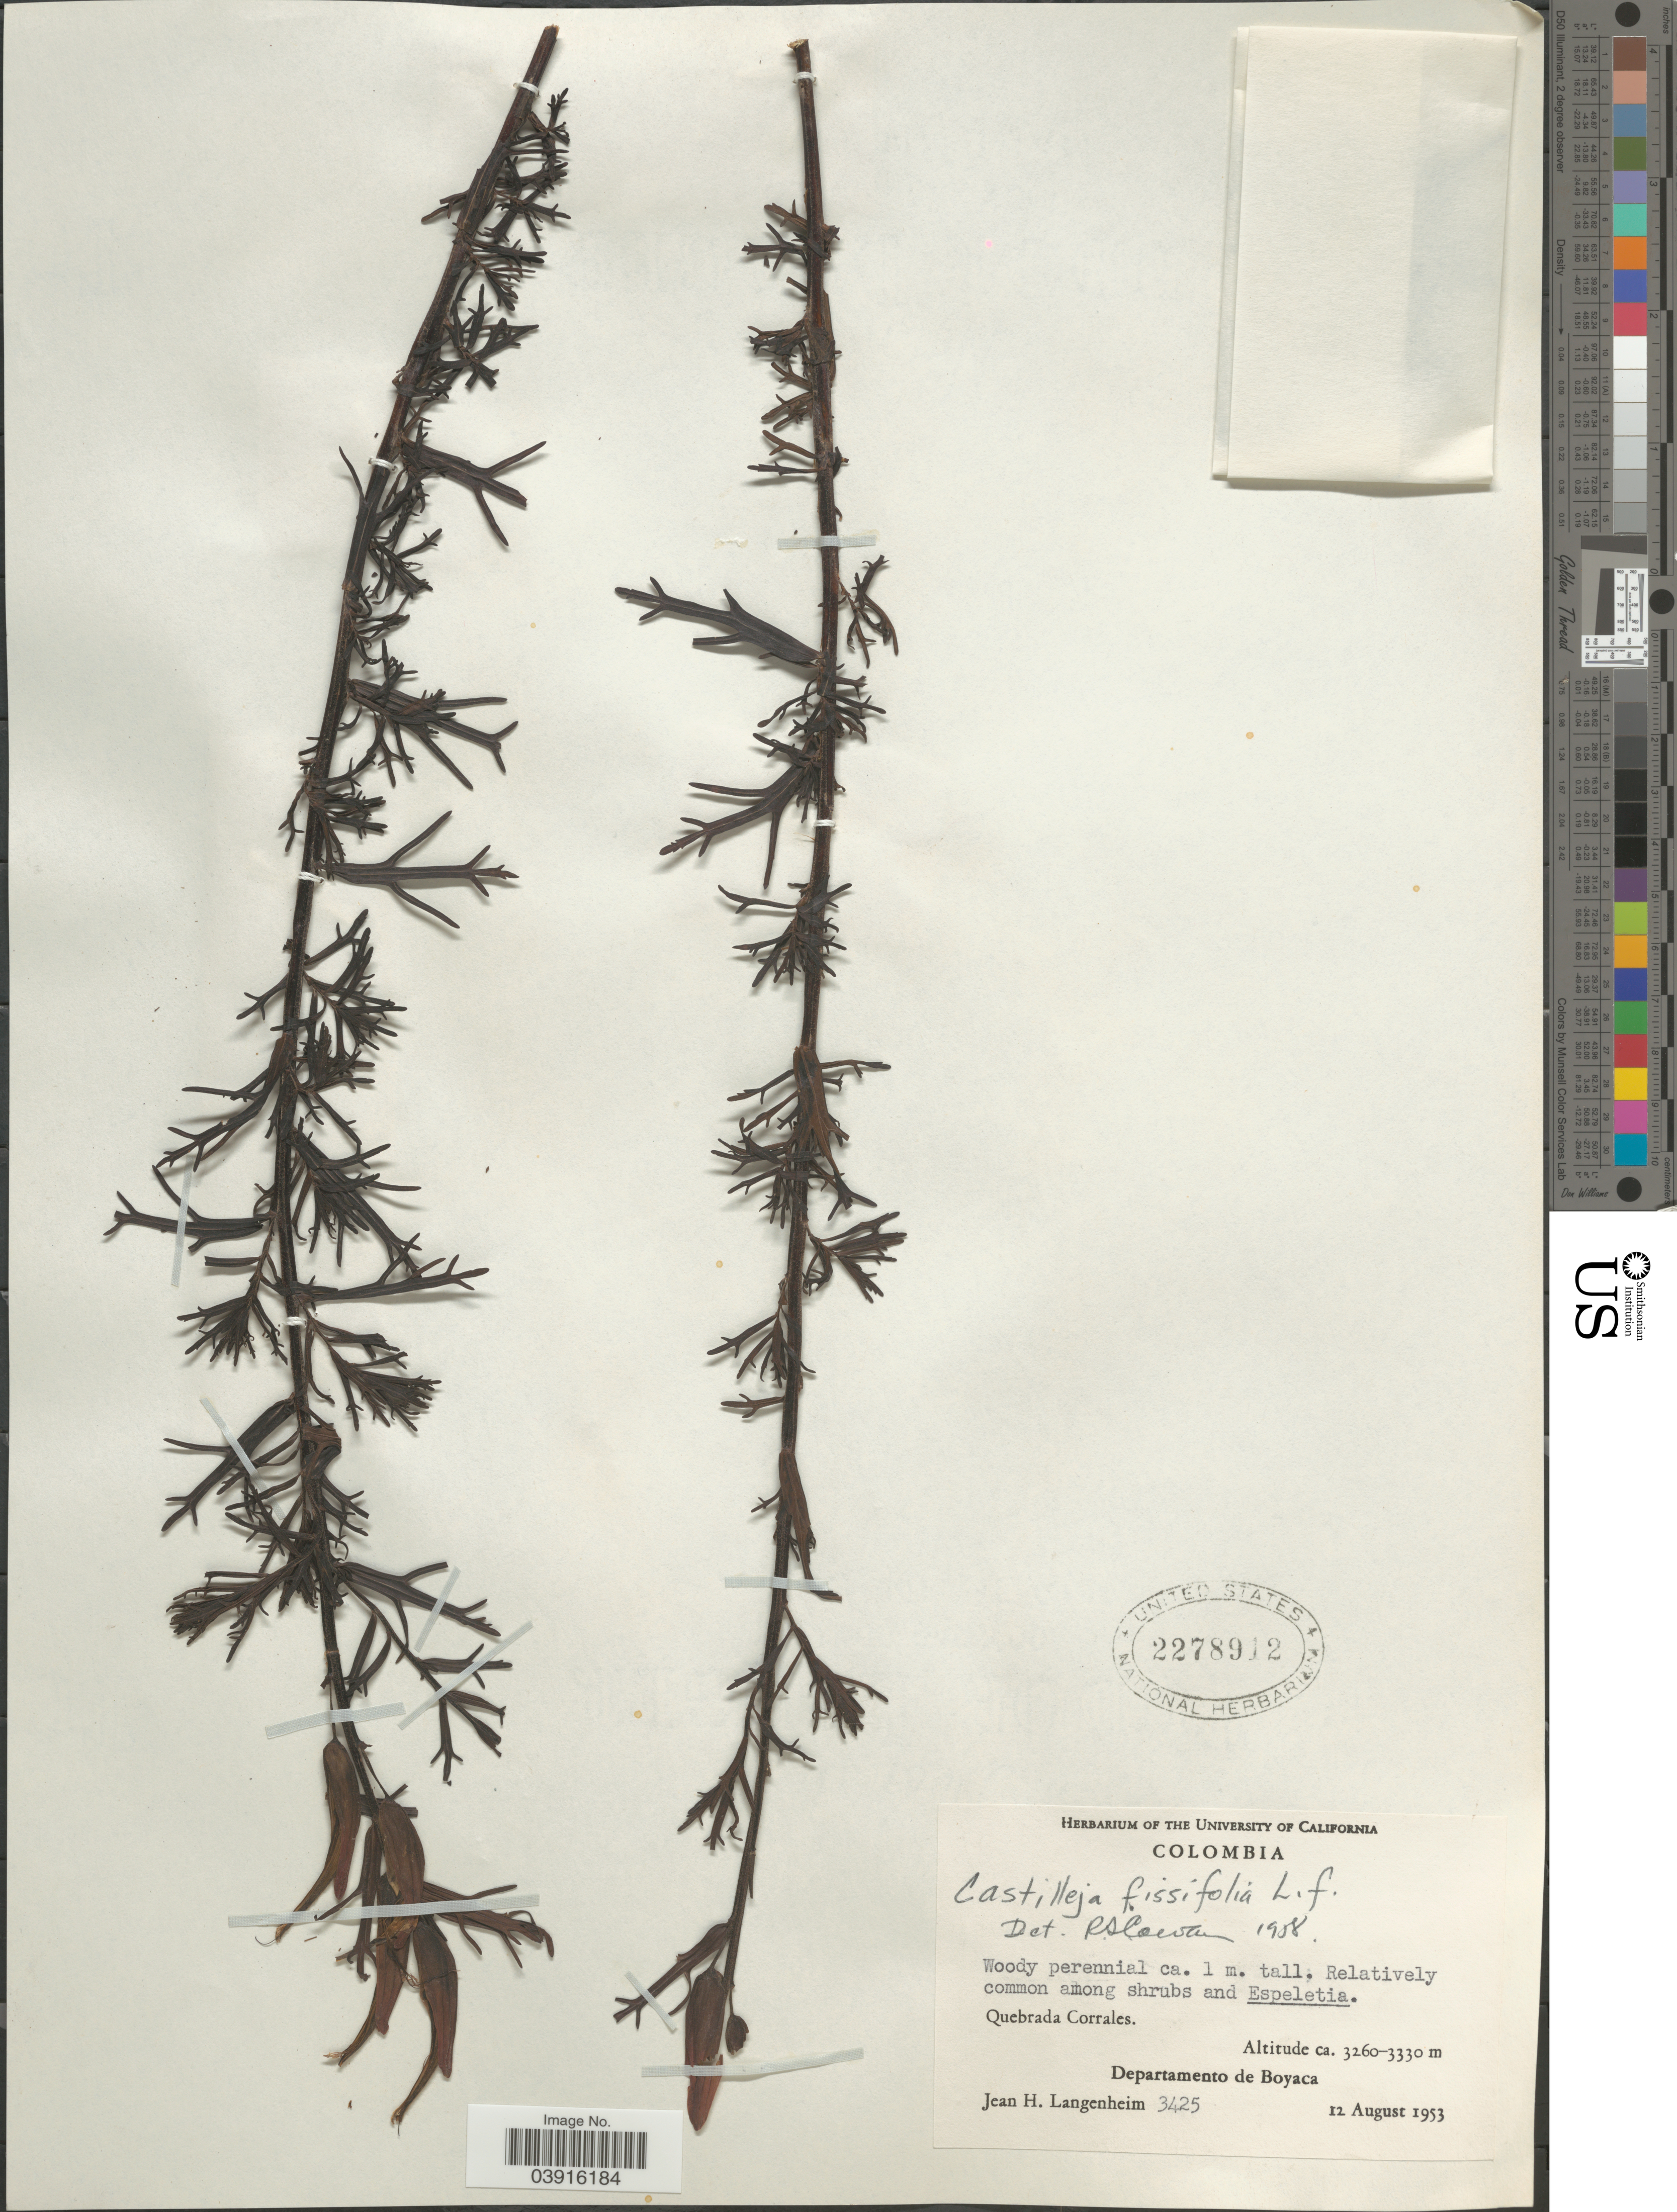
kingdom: Plantae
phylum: Tracheophyta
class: Magnoliopsida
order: Lamiales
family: Orobanchaceae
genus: Castilleja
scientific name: Castilleja fissifolia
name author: L. f.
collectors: J. H. Langenheim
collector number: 3425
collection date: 1953-08-12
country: Colombia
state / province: Boyacá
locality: Quebrada Corrales. Departamento de Boyaca.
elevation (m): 3260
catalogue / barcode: US 2278912